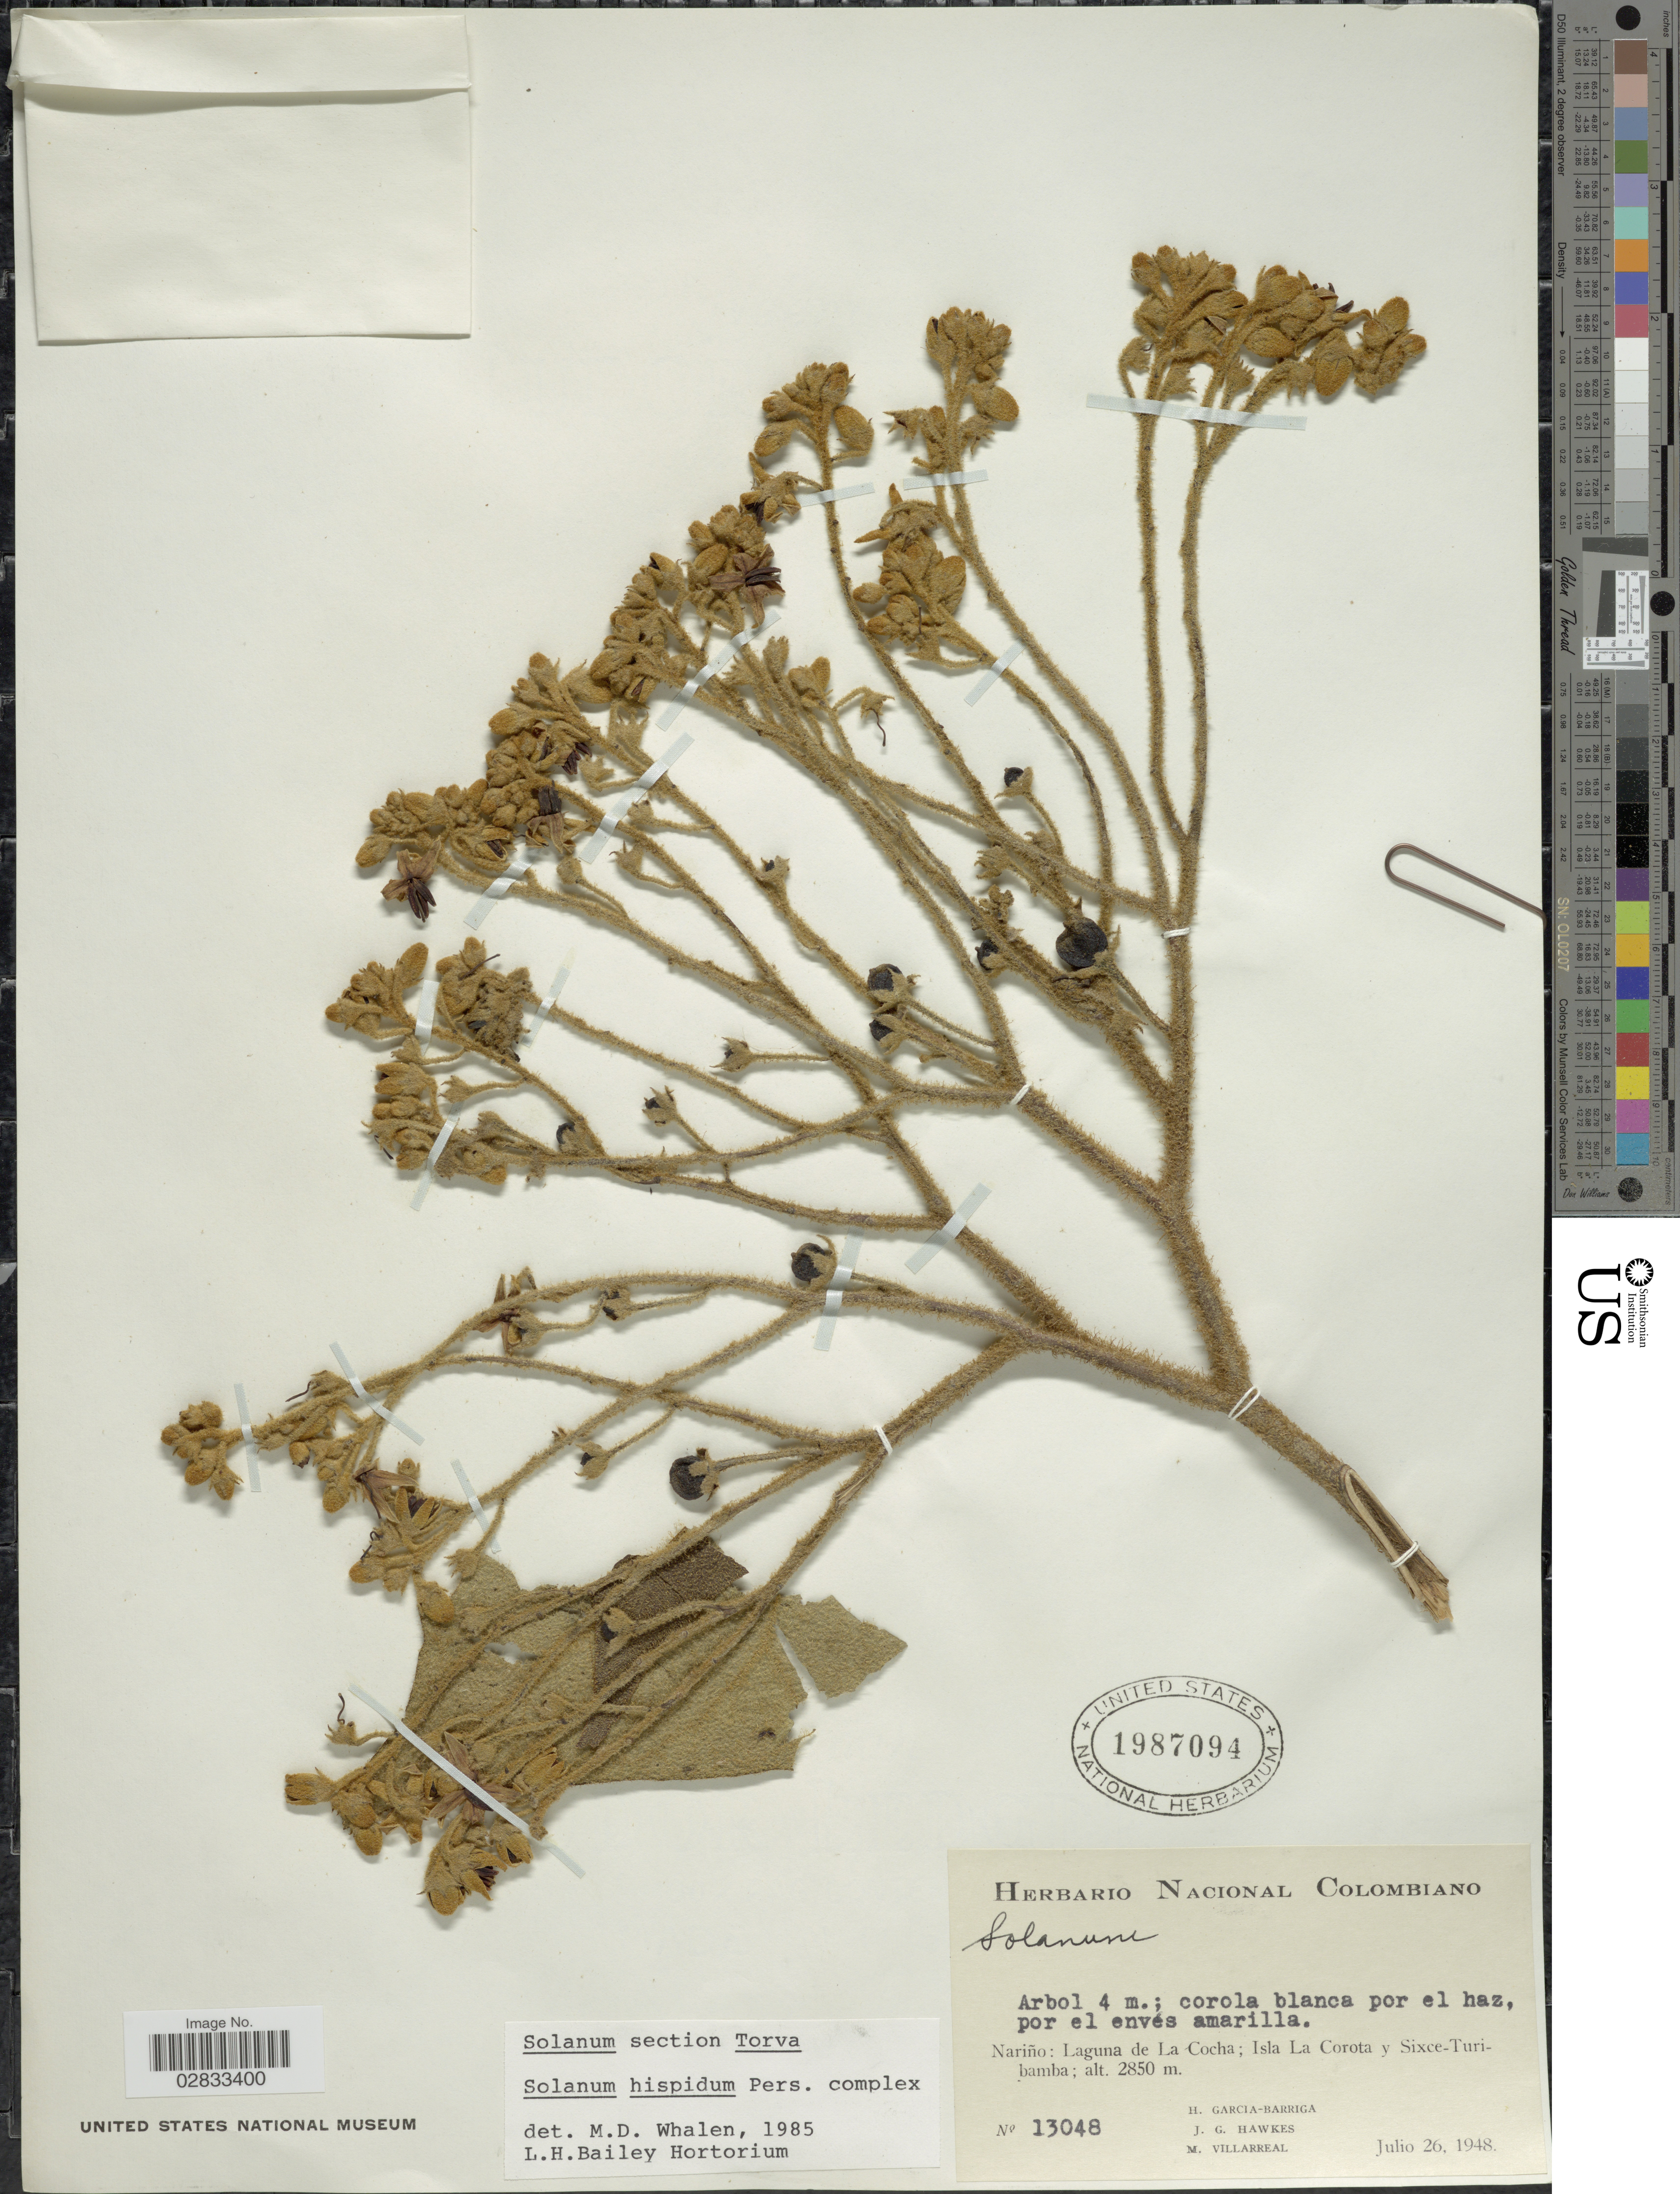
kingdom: Plantae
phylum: Tracheophyta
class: Magnoliopsida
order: Solanales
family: Solanaceae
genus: Solanum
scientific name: Solanum hispidum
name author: Pers.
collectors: H. García Barriga, J. Hawkes & M. Villarreal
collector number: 13048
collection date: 1948-07-26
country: Colombia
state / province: Nariño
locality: Laguna del La Cocha; Isla La Corota y Sixce-Turibamba.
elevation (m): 2850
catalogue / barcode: US 1987094